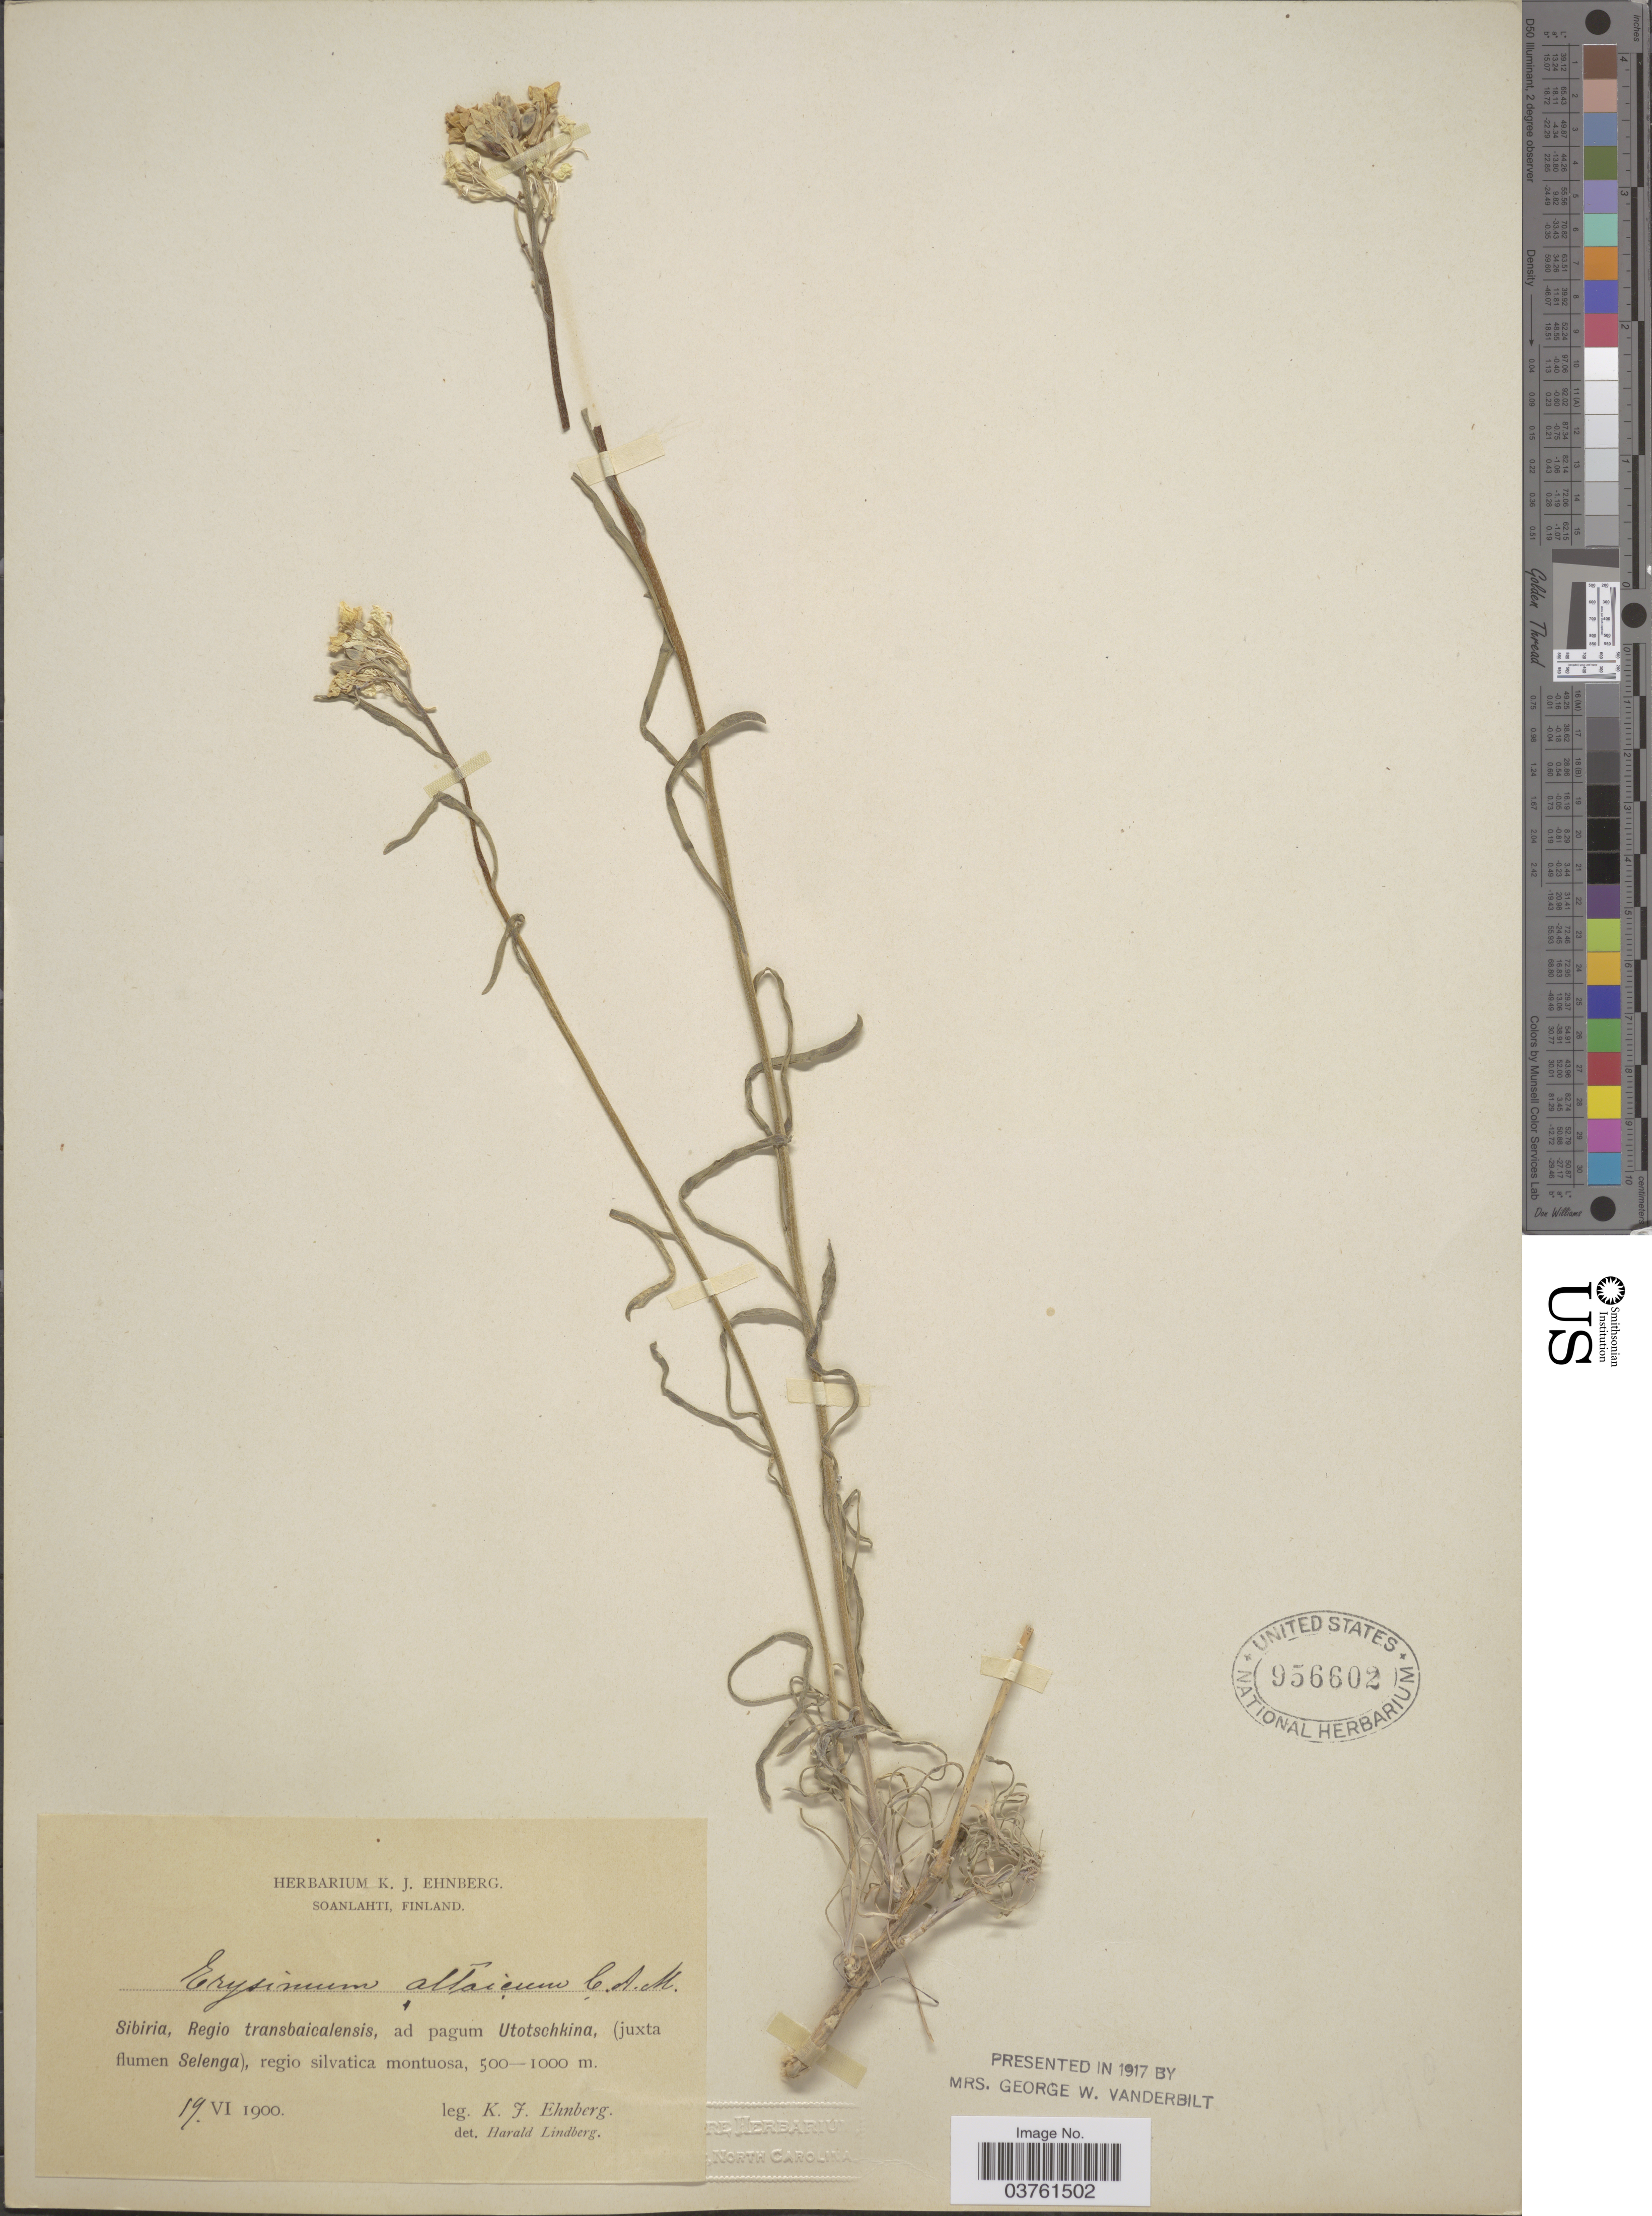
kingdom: Plantae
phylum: Tracheophyta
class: Magnoliopsida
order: Brassicales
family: Brassicaceae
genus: Erysimum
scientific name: Erysimum altaicum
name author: C.A. Mey.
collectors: K. Ehnberg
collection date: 1900-06-19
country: Russian Federation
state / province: Buryatia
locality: Sibiria, Regio transbaicalensis, ad pagum Utotschkina, (juxta flumen Selenga), regio silvatica montuosa.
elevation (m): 500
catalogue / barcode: US 956602